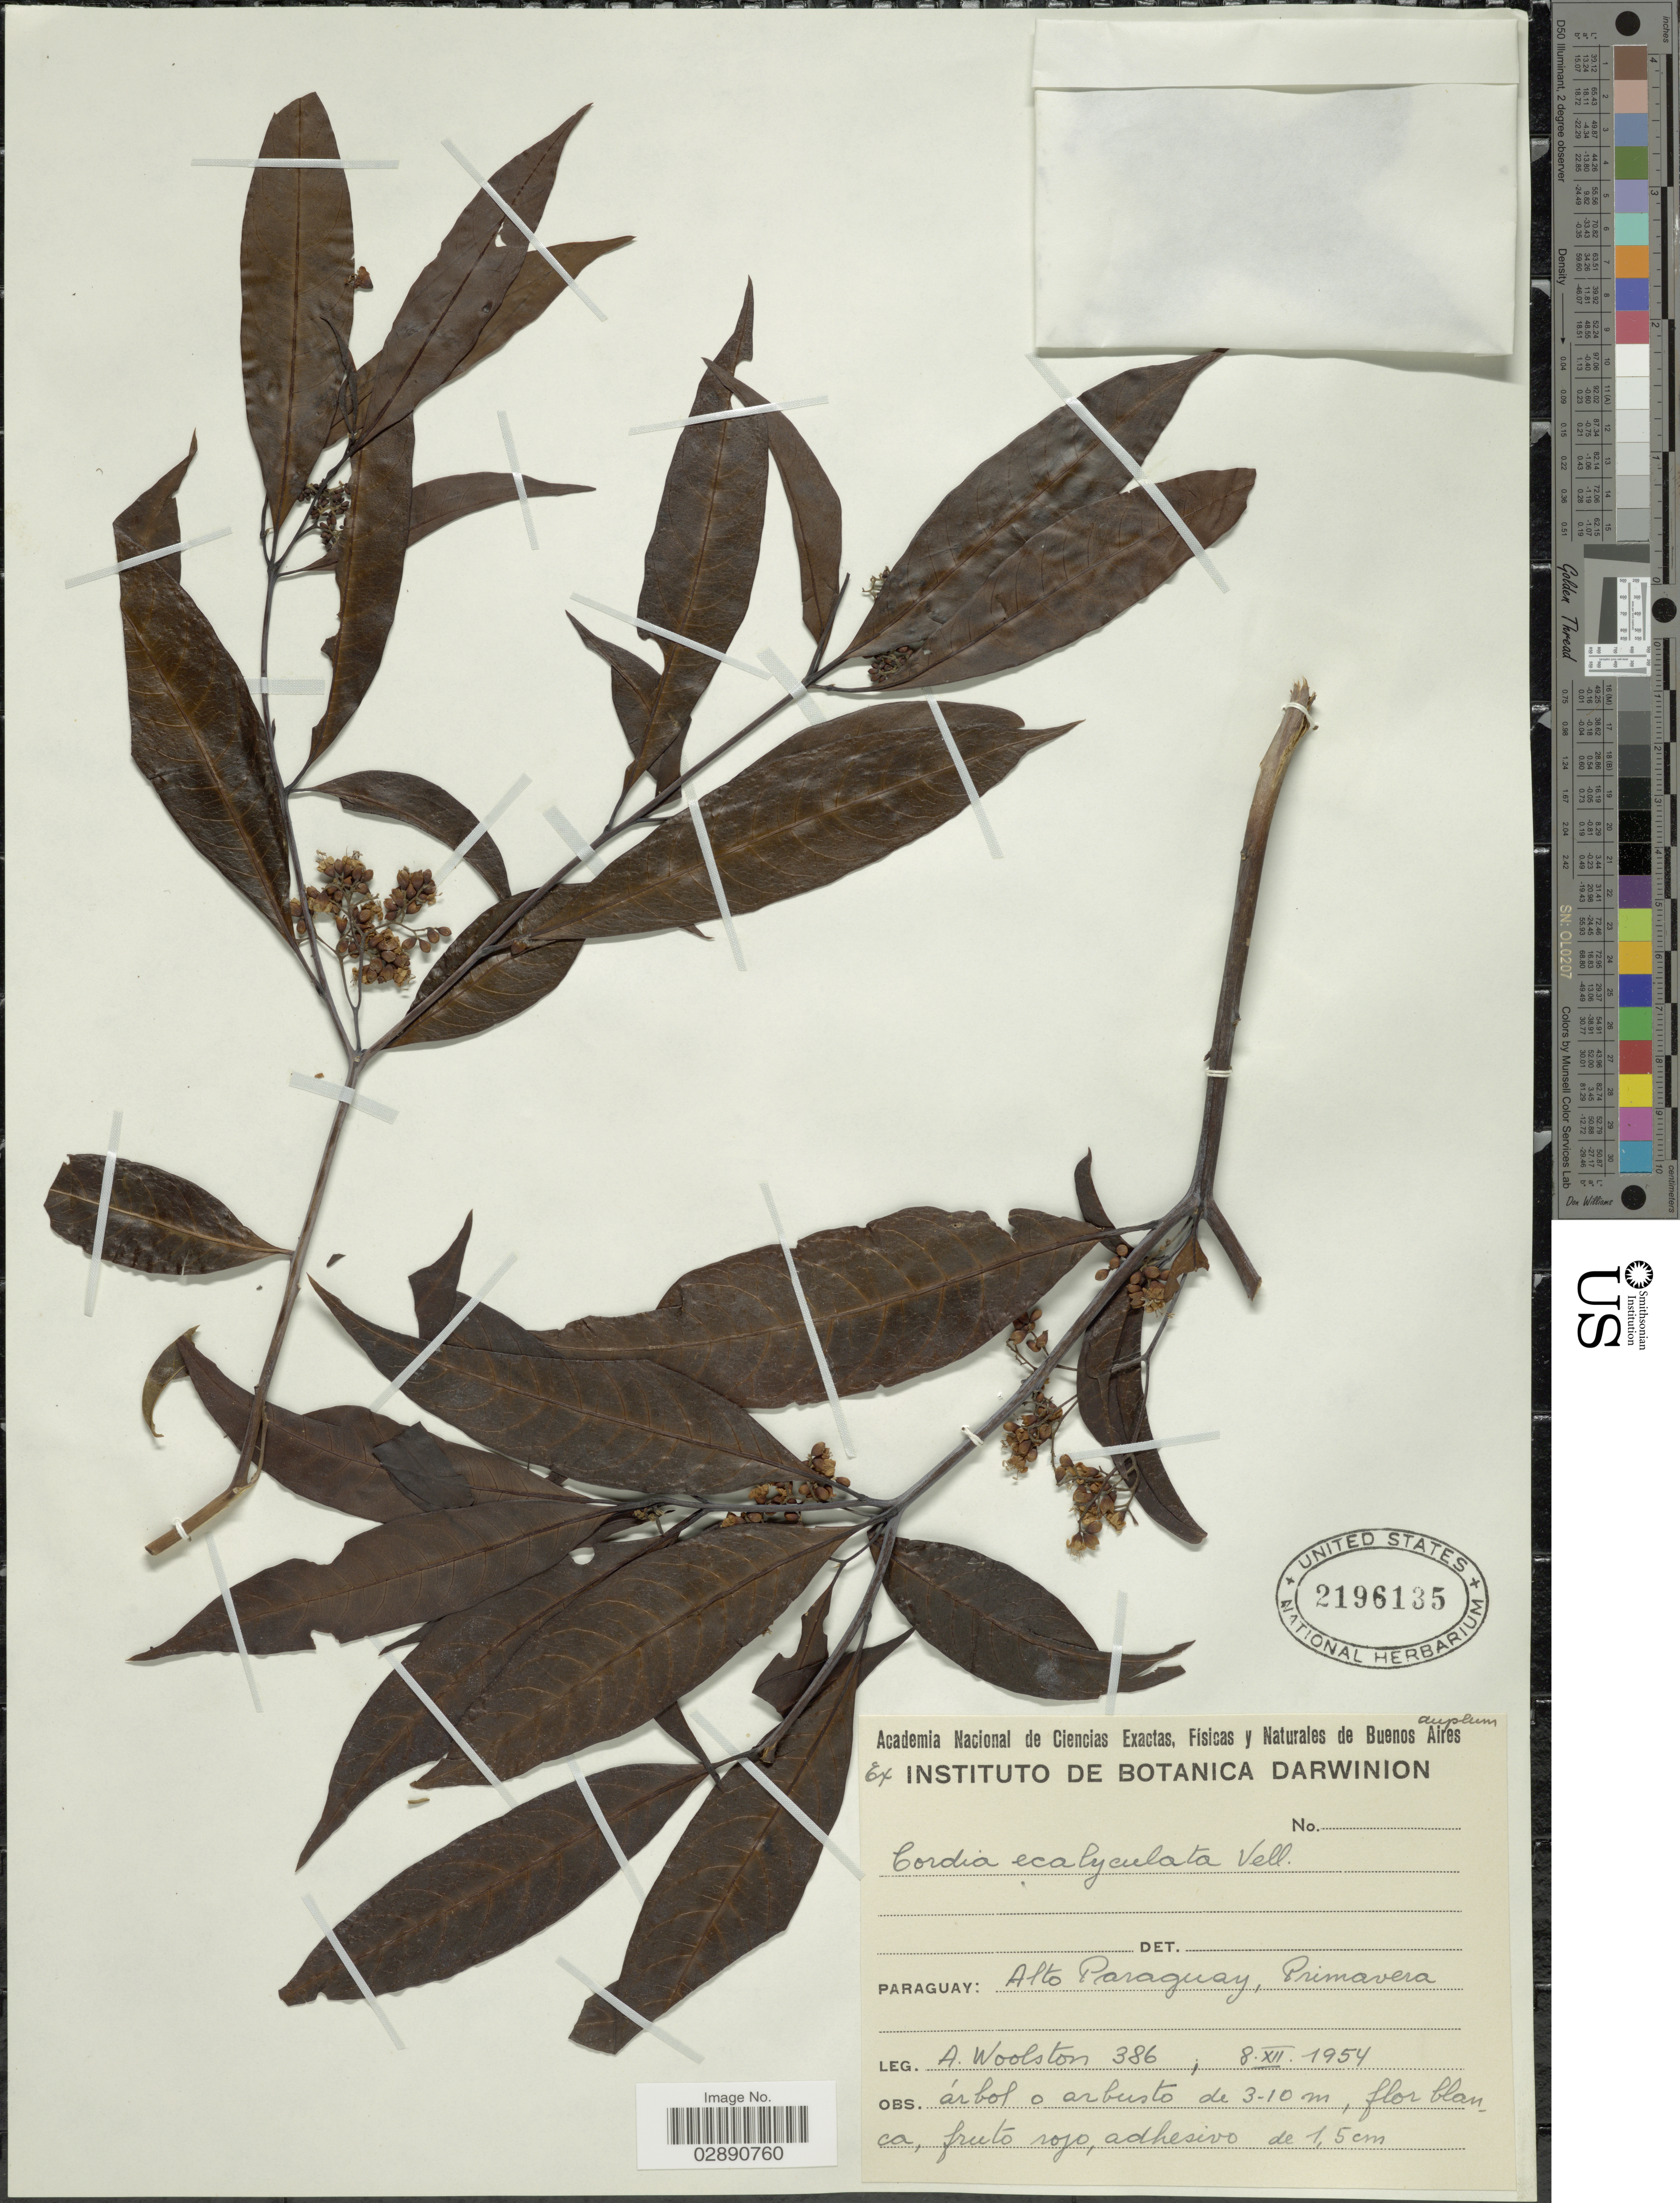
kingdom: Plantae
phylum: Tracheophyta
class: Magnoliopsida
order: Boraginales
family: Cordiaceae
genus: Cordia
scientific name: Cordia ecalyculata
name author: Vell.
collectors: A. Woolston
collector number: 386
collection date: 1954-12-08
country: Paraguay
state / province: Alto Paraguay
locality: Primavera.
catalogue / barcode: US 2196135